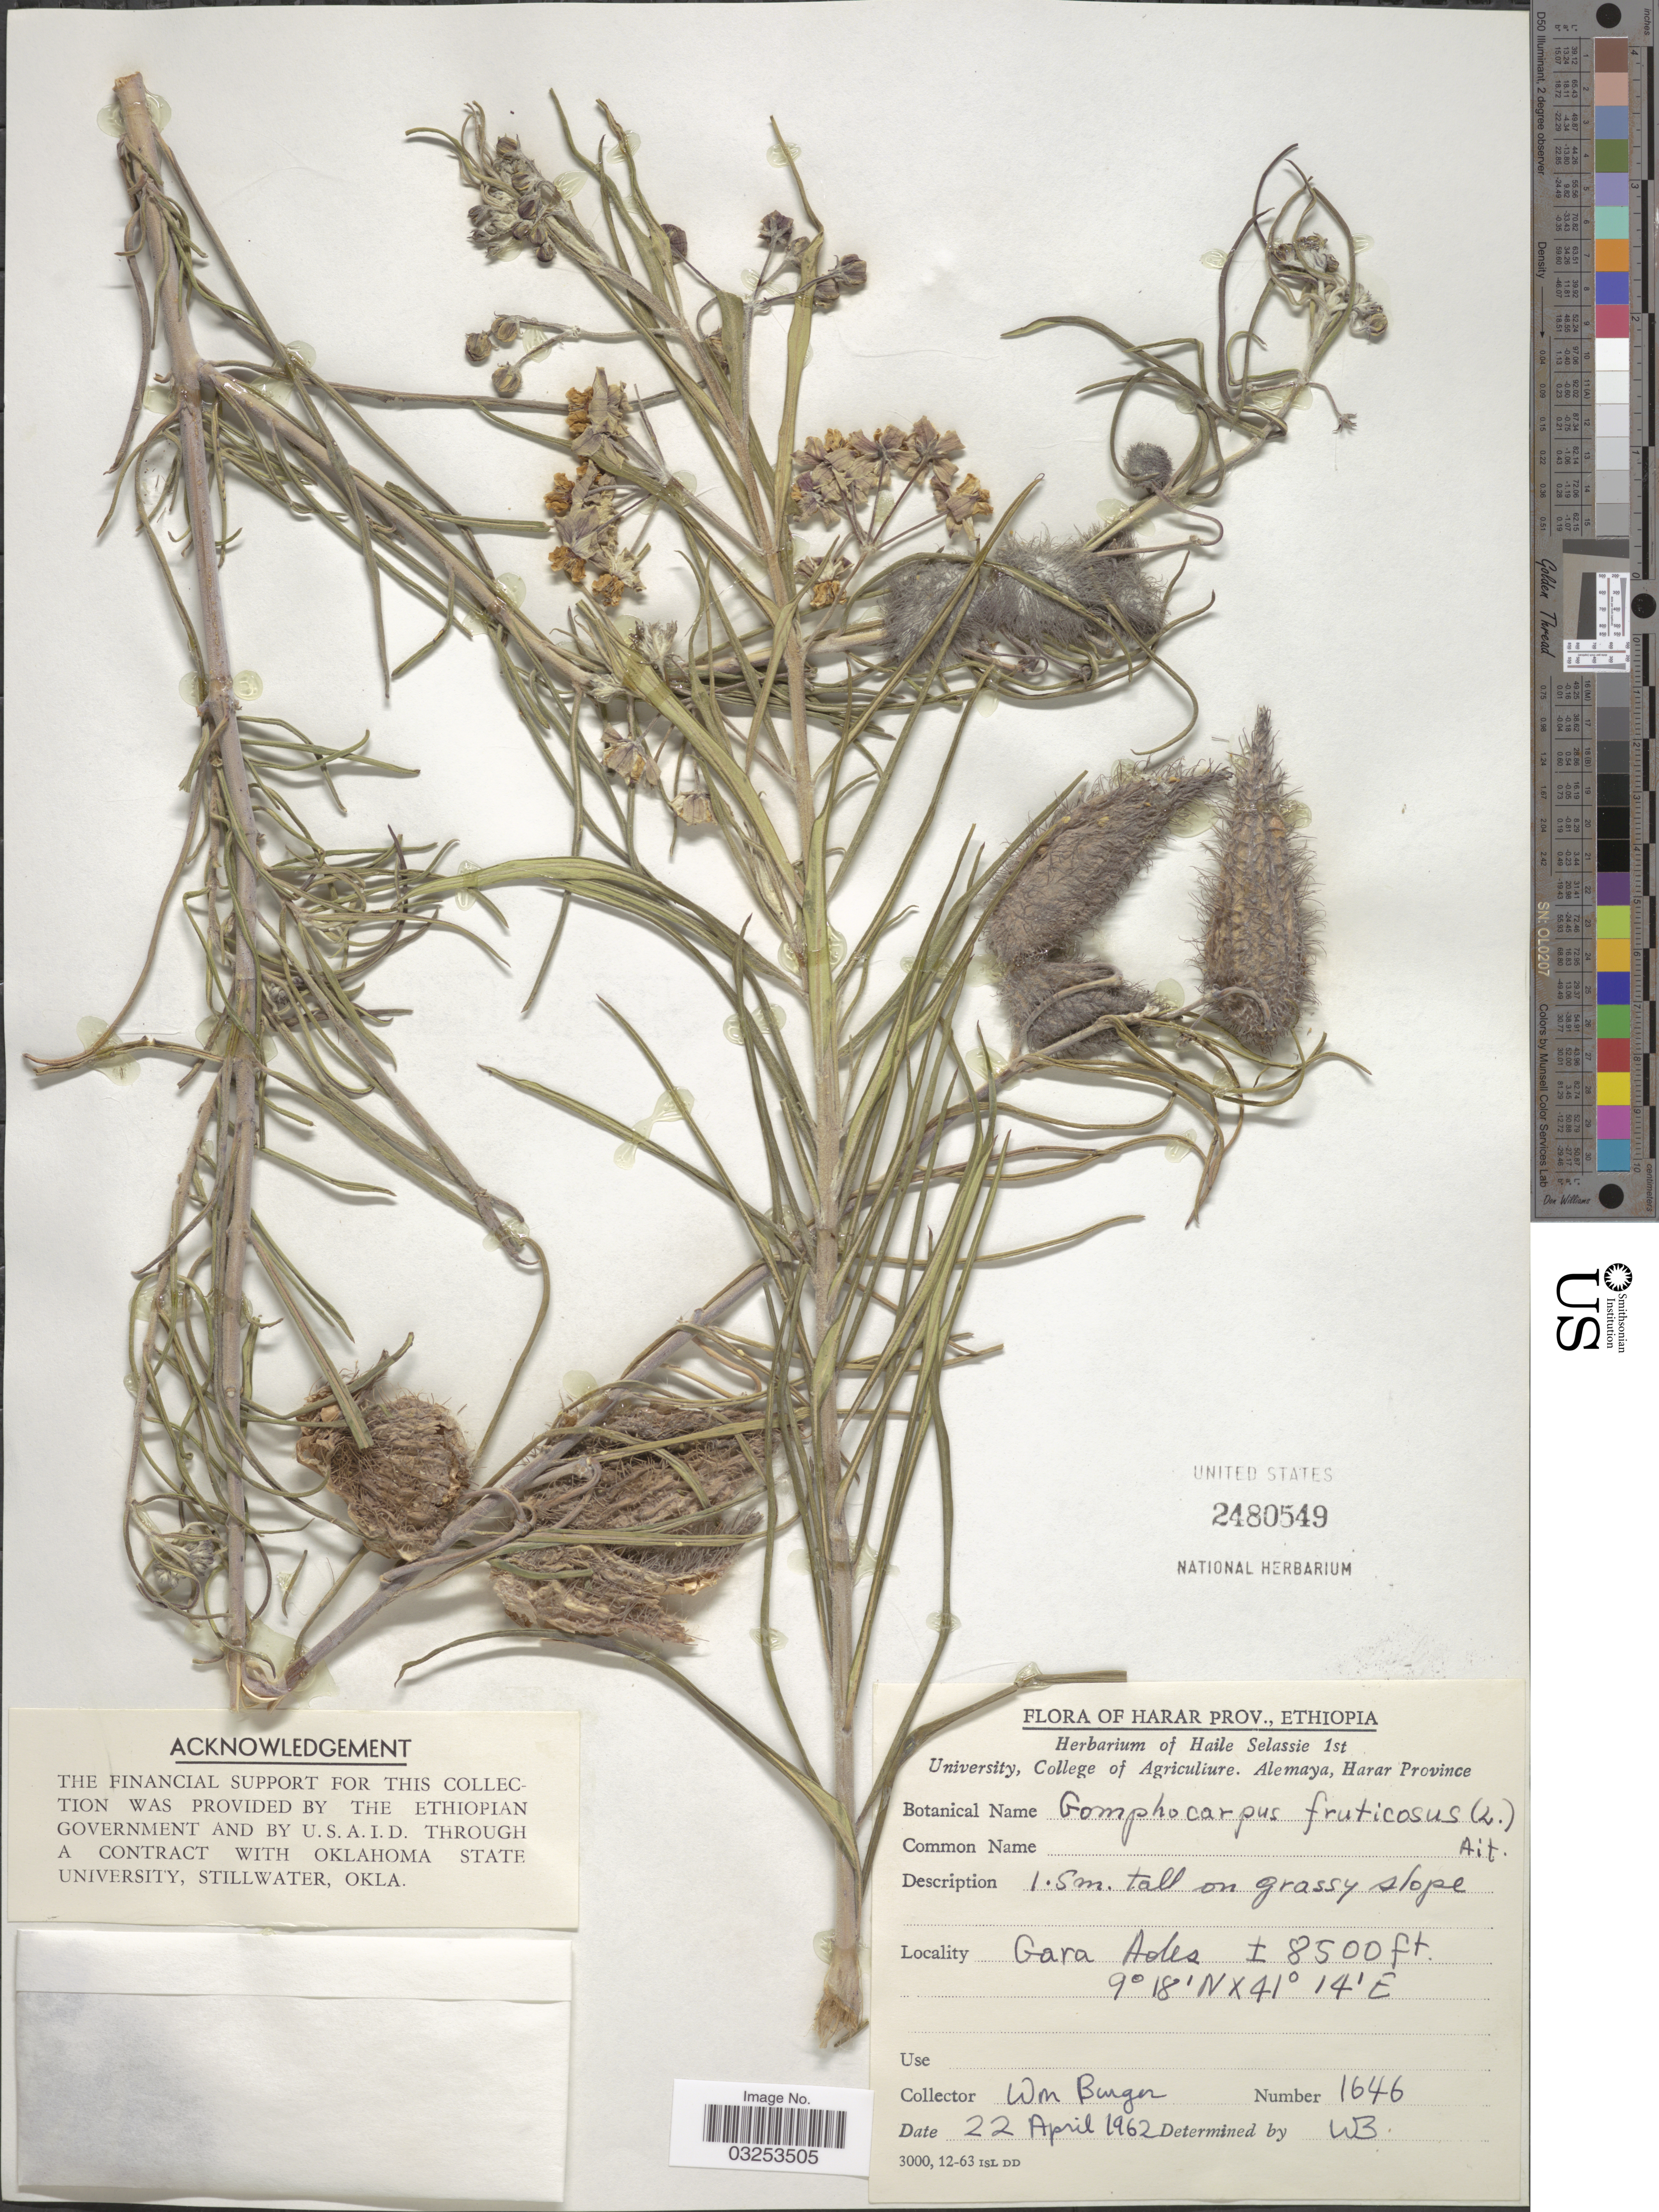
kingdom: Plantae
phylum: Tracheophyta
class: Magnoliopsida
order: Gentianales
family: Apocynaceae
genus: Gomphocarpus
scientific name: Gomphocarpus fruticosus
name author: (L.) W.T. Aiton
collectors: W. Burger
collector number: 1646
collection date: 1962-04-22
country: Ethiopia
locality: Harar Prov. Gara Ades.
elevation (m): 2591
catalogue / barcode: US 2480549